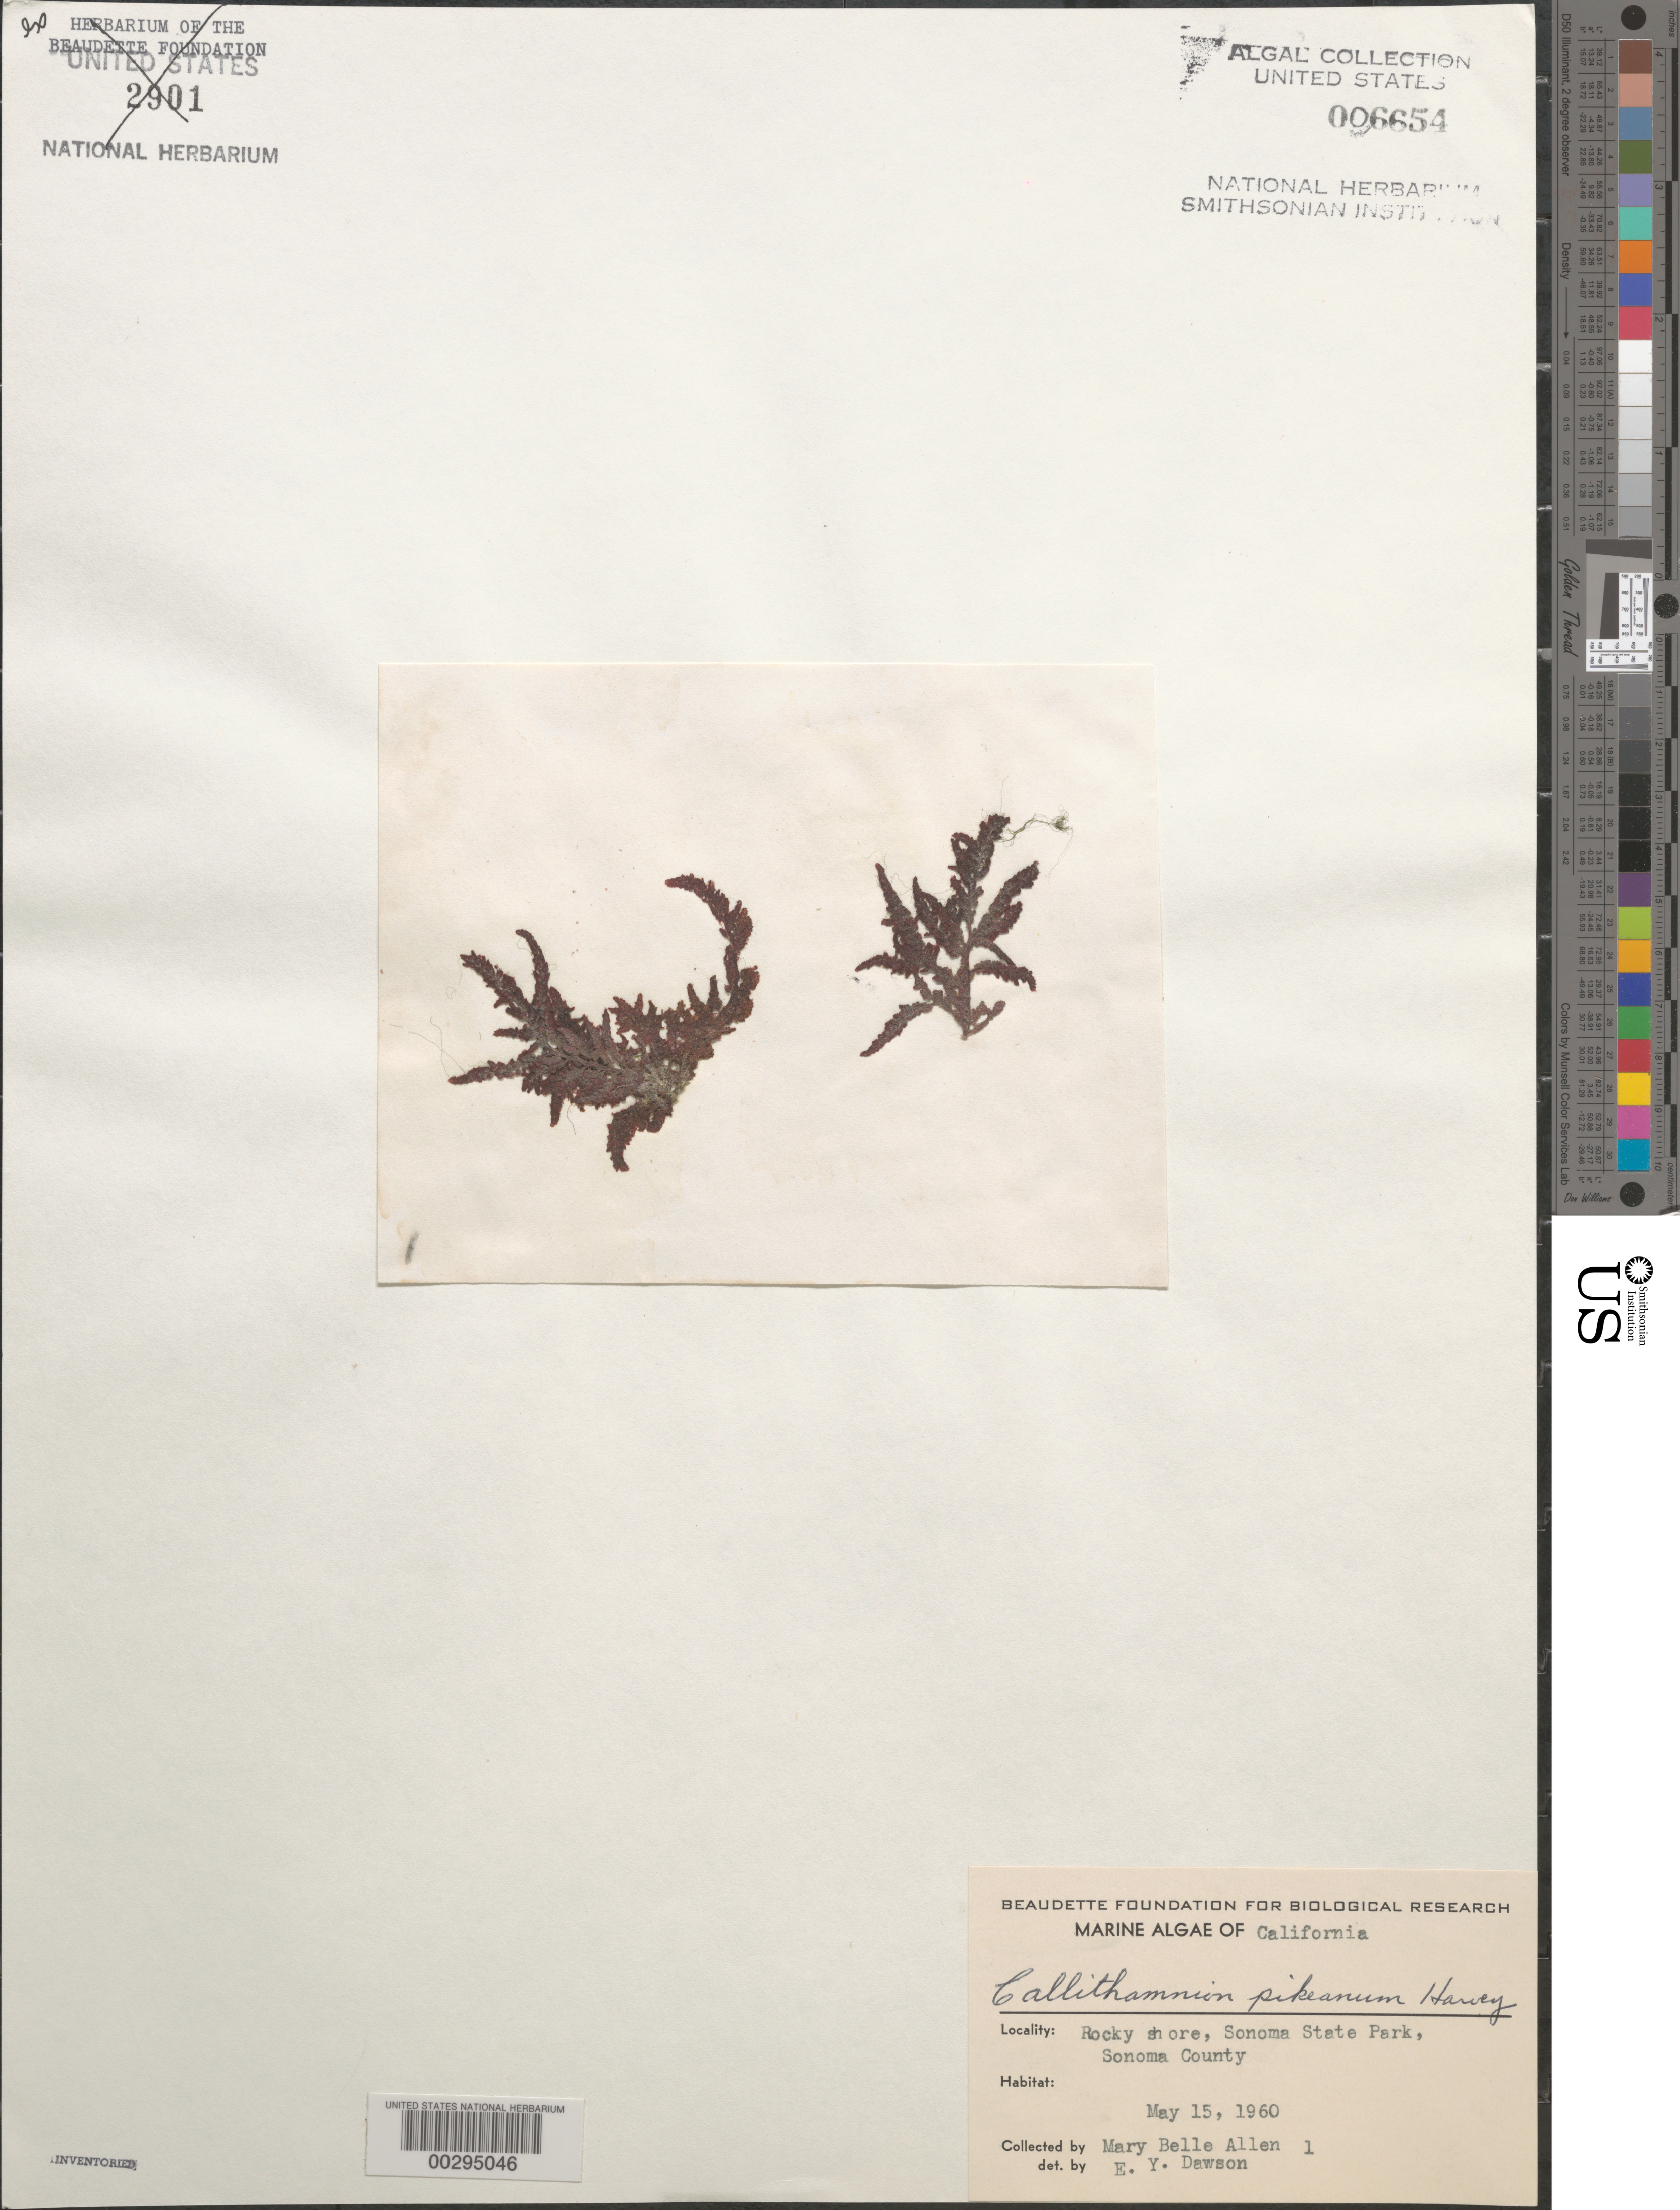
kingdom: Plantae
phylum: Rhodophyta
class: Florideophyceae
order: Ceramiales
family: Callithamniaceae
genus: Callithamnion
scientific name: Callithamnion pikeanum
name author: Harv.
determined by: Dawson, E. Y.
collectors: M. B. Allen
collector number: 1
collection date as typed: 15 May 1960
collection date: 1960-05-15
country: United States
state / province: California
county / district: Sonoma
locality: Sonoma State Park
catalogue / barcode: US 6654